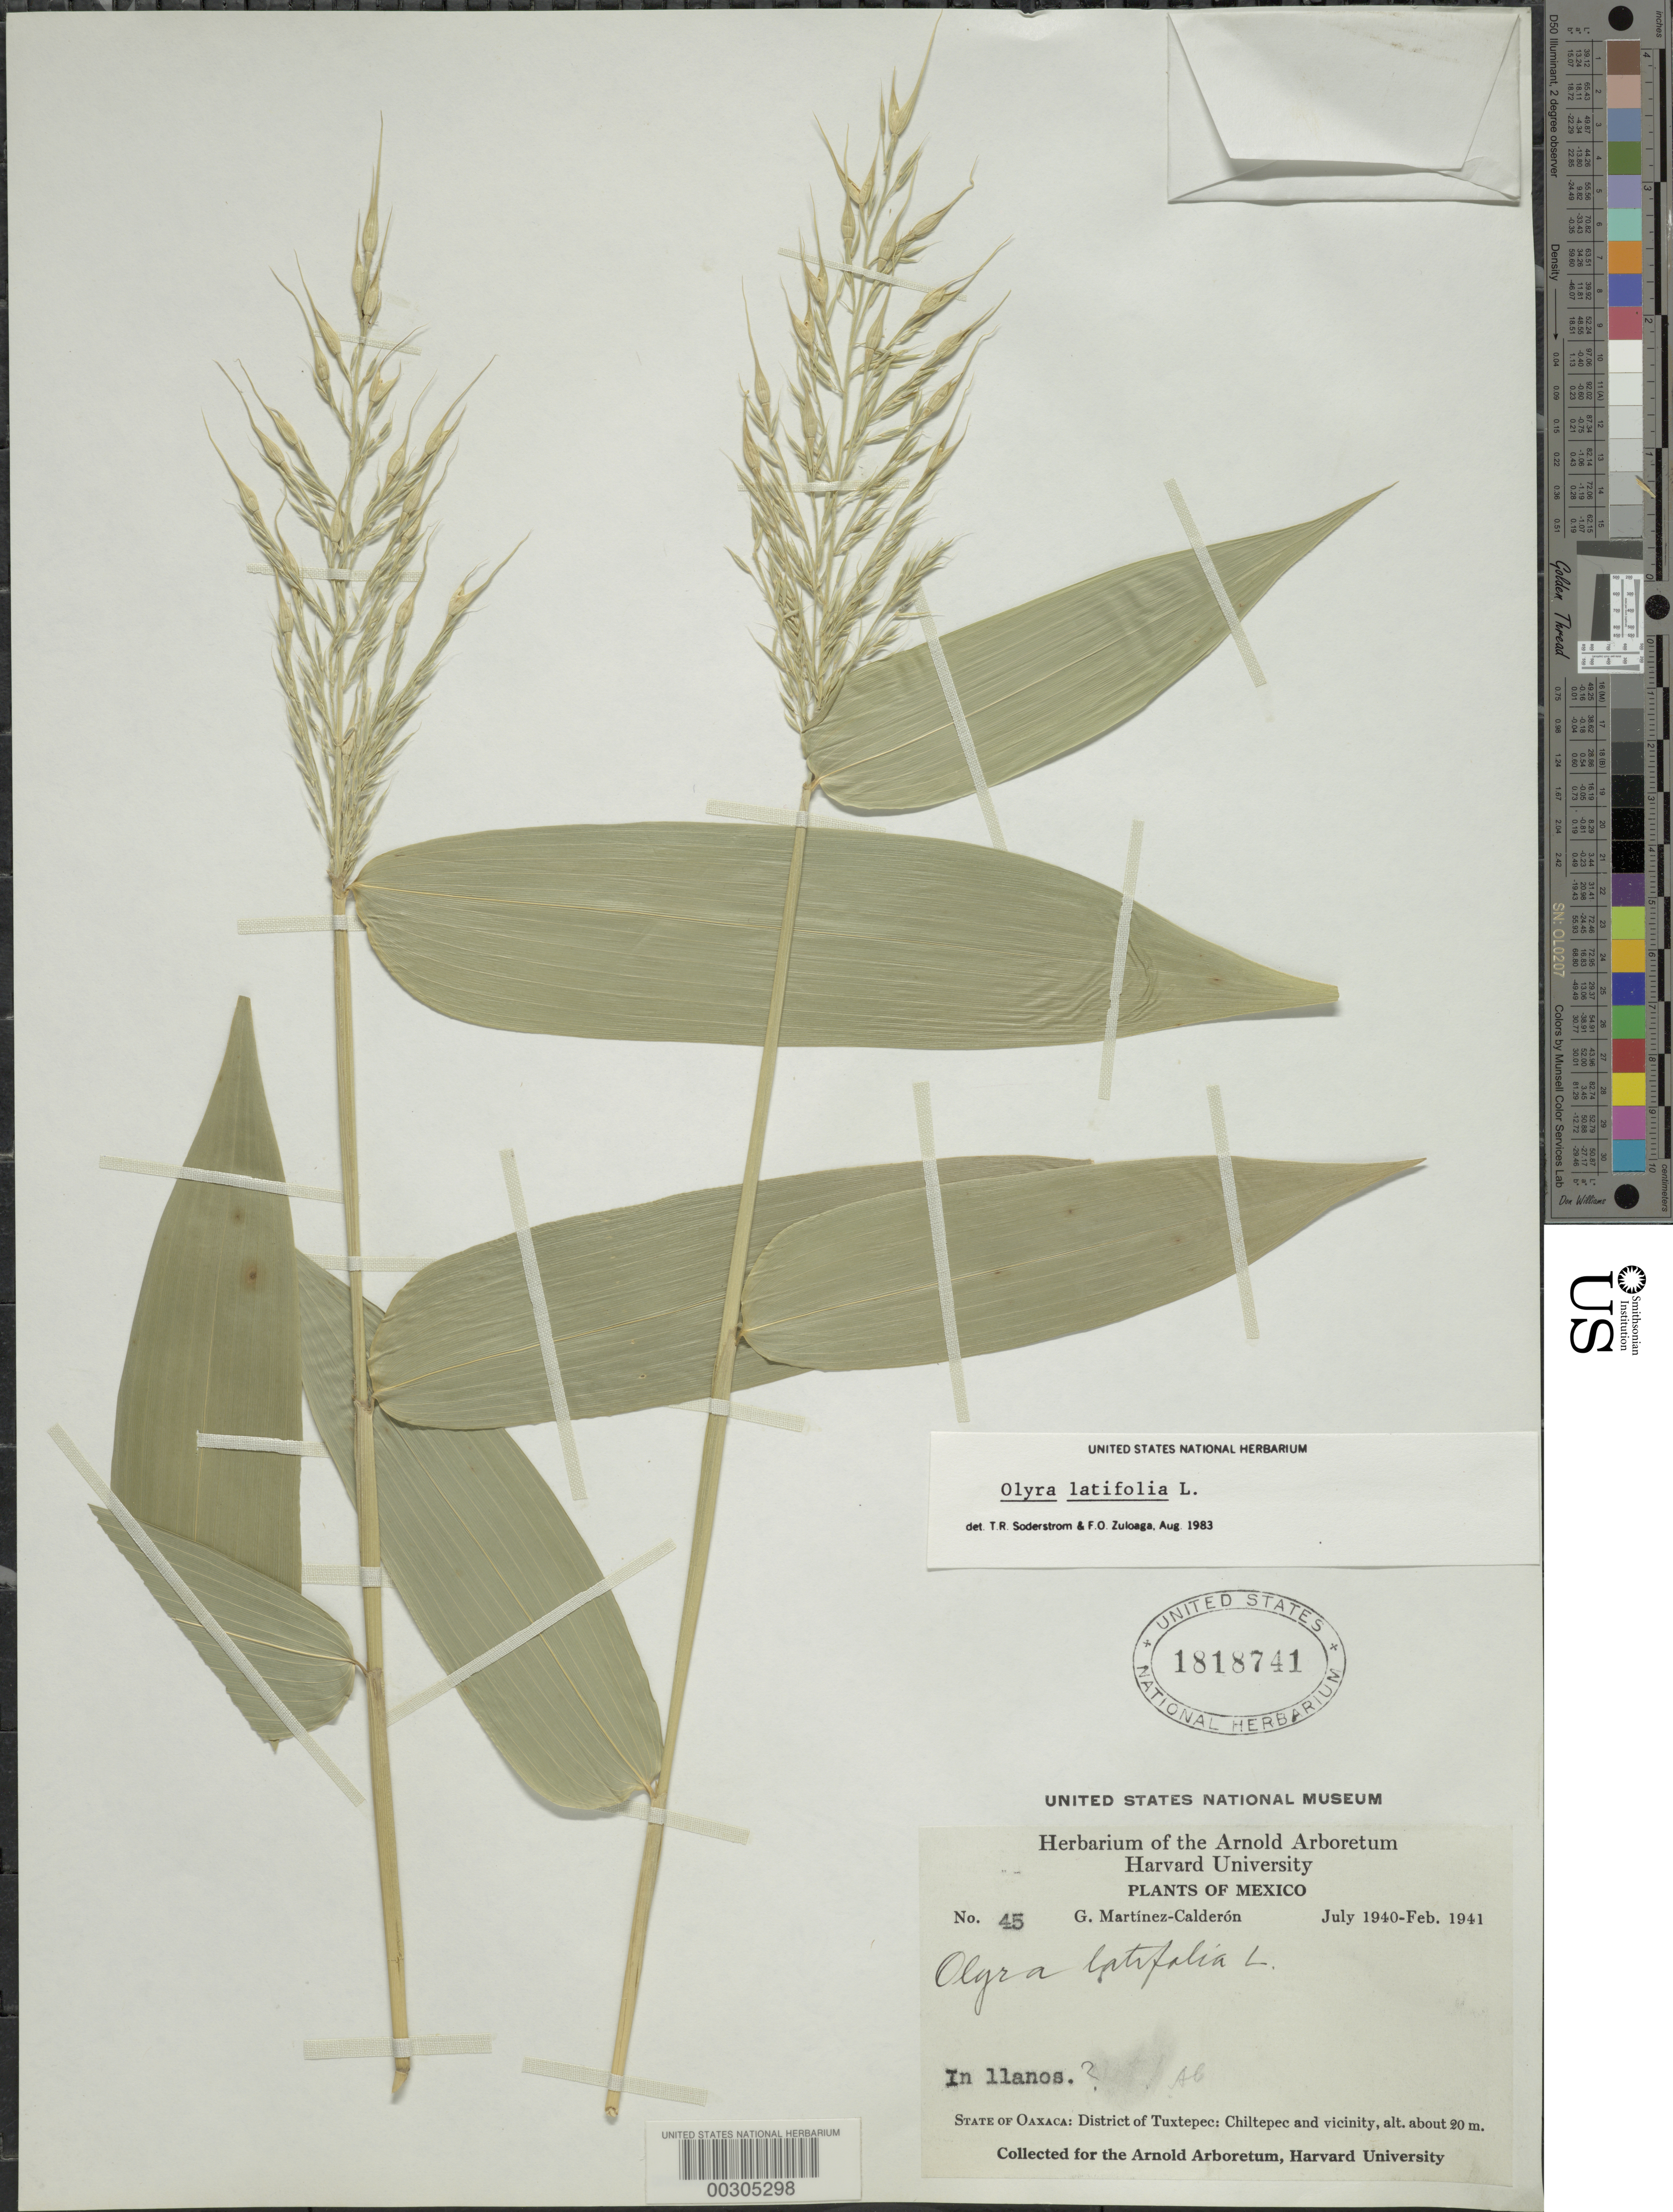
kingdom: Plantae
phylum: Tracheophyta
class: Liliopsida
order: Poales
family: Poaceae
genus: Olyra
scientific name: Olyra latifolia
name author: L.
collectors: G. Martínez Calderón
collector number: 45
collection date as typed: Jul 1940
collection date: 1940-07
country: Mexico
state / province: Oaxaca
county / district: San Juan Bautista Tuxtepec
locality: Tuxtepec mun. (?), Chiltepec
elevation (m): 20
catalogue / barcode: US 1818741